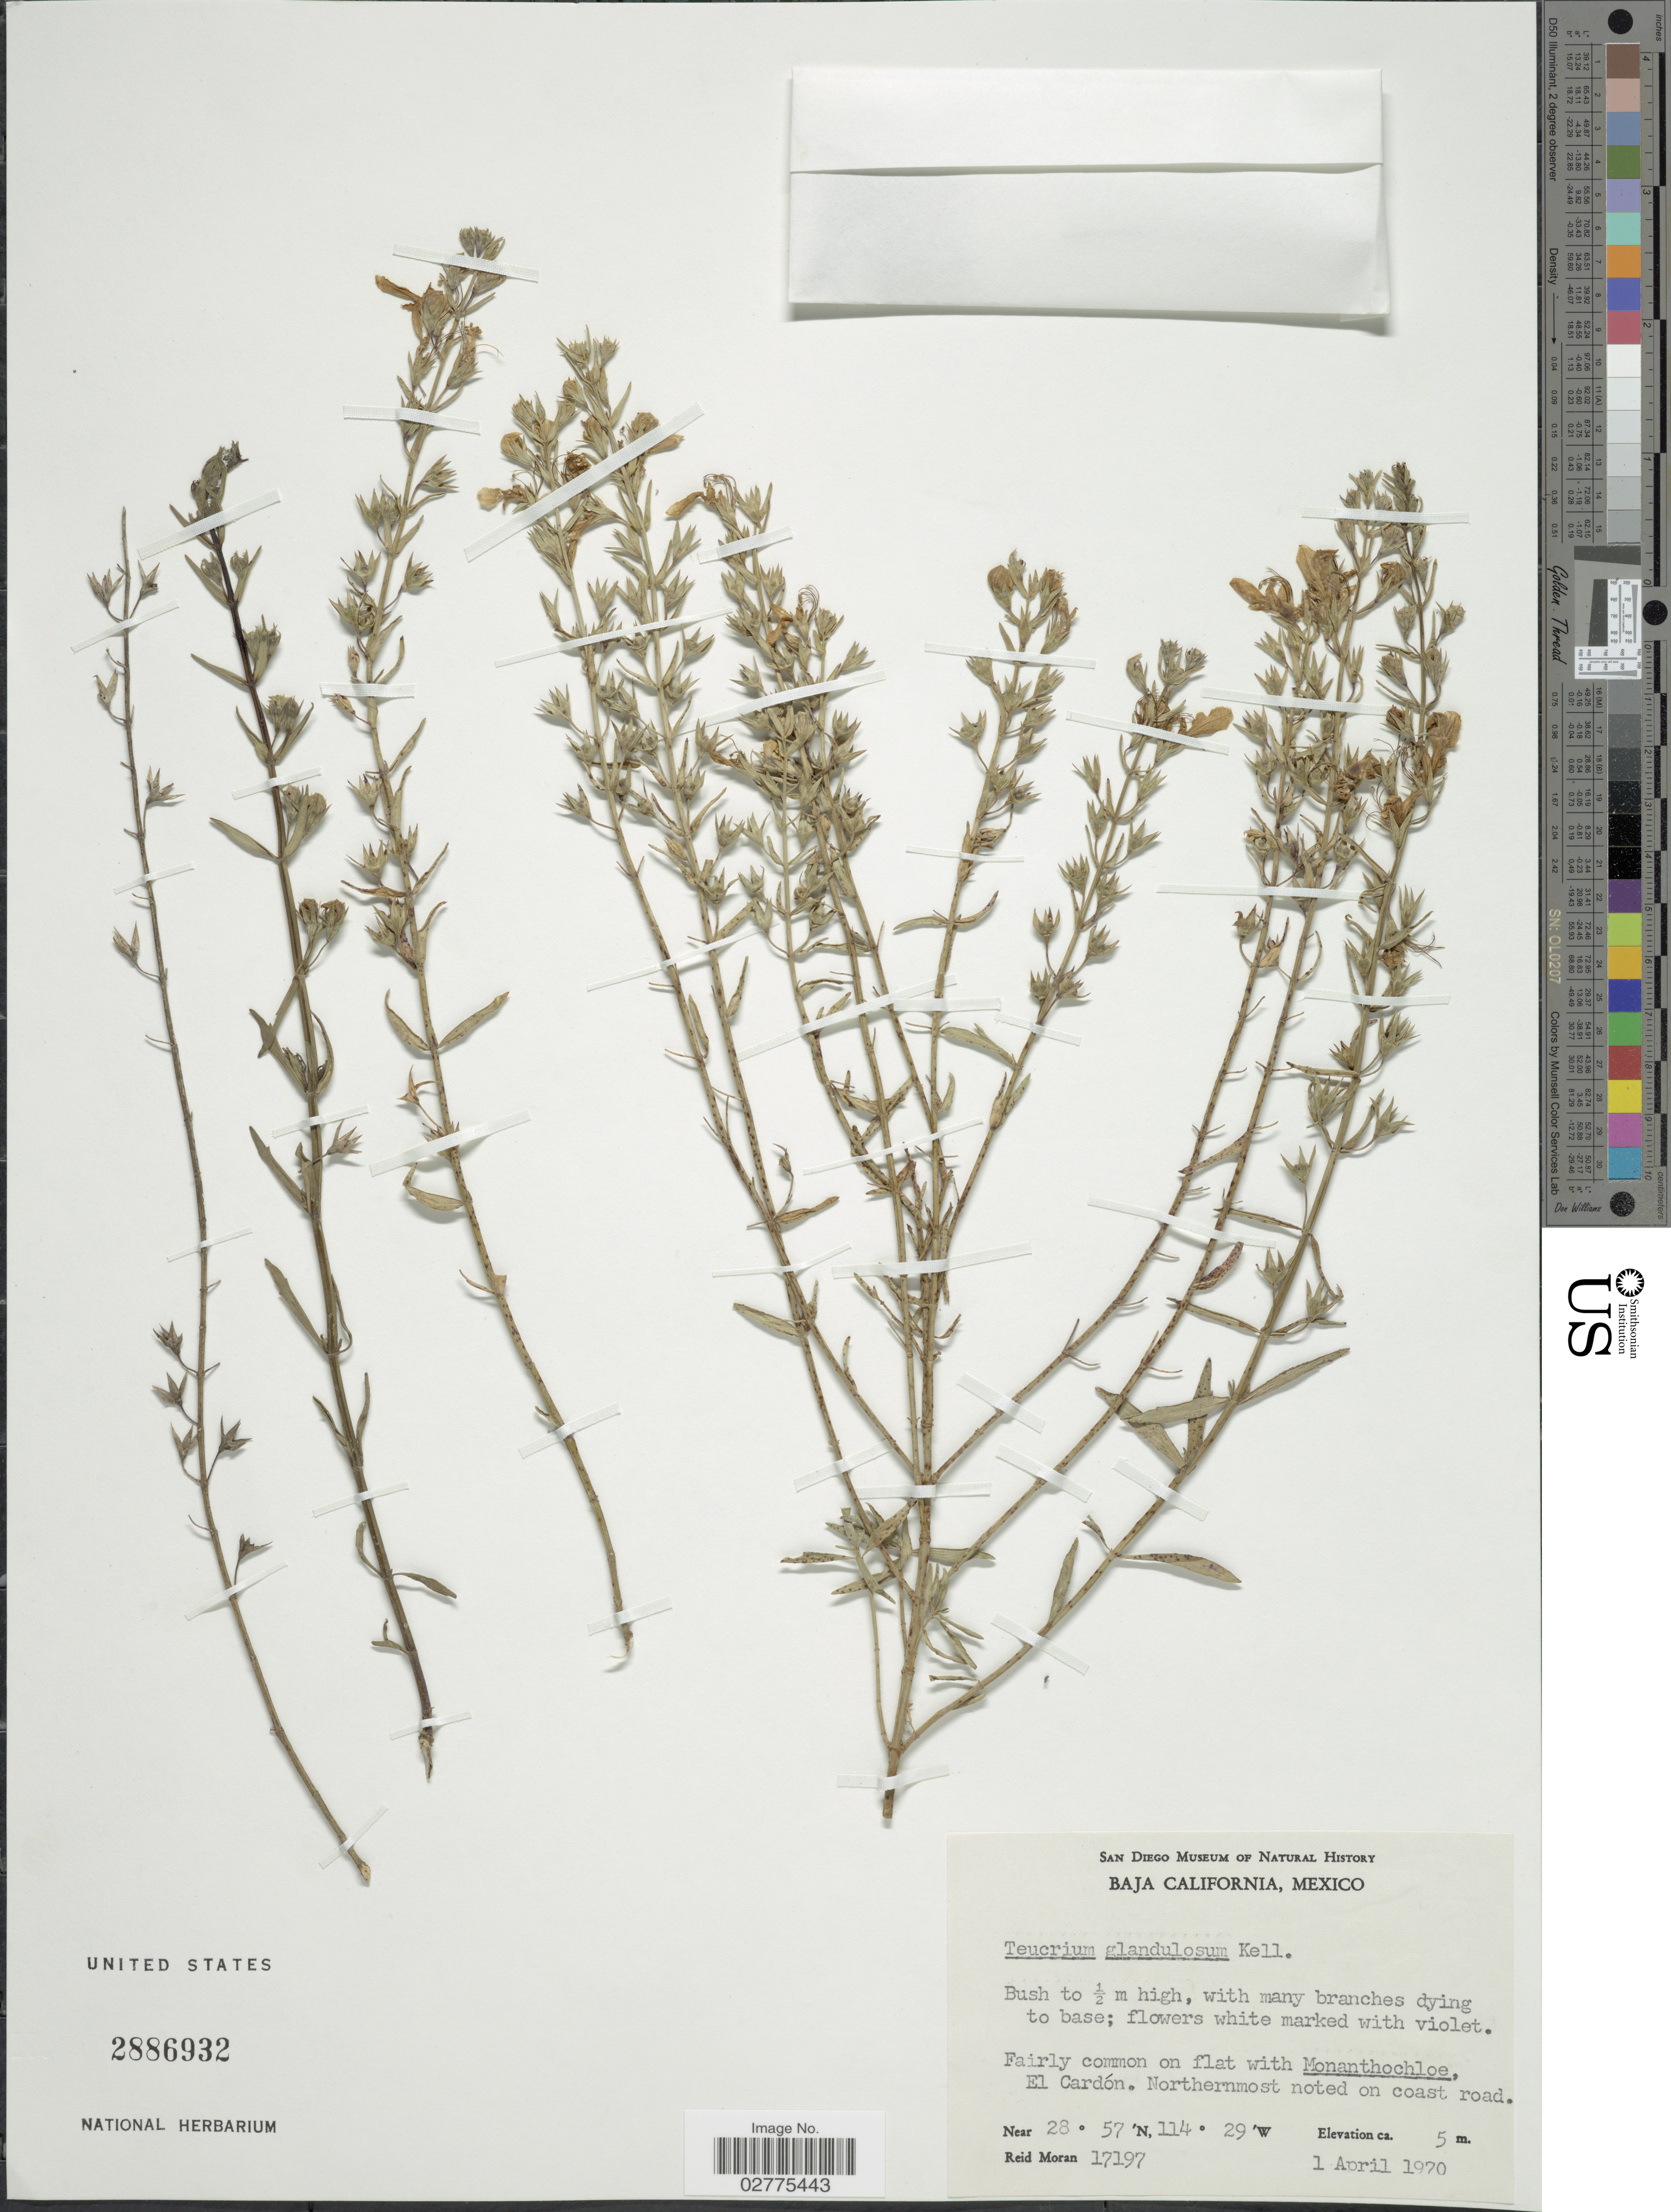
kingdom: Plantae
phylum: Tracheophyta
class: Magnoliopsida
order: Lamiales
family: Lamiaceae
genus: Teucrium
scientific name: Teucrium glandulosum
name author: Kellogg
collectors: R. V. Moran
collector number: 17197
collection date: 1970-04-01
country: Mexico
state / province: Baja California Norte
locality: El Cardón. Northernmost noted on coast road.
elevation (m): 5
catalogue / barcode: US 2886932